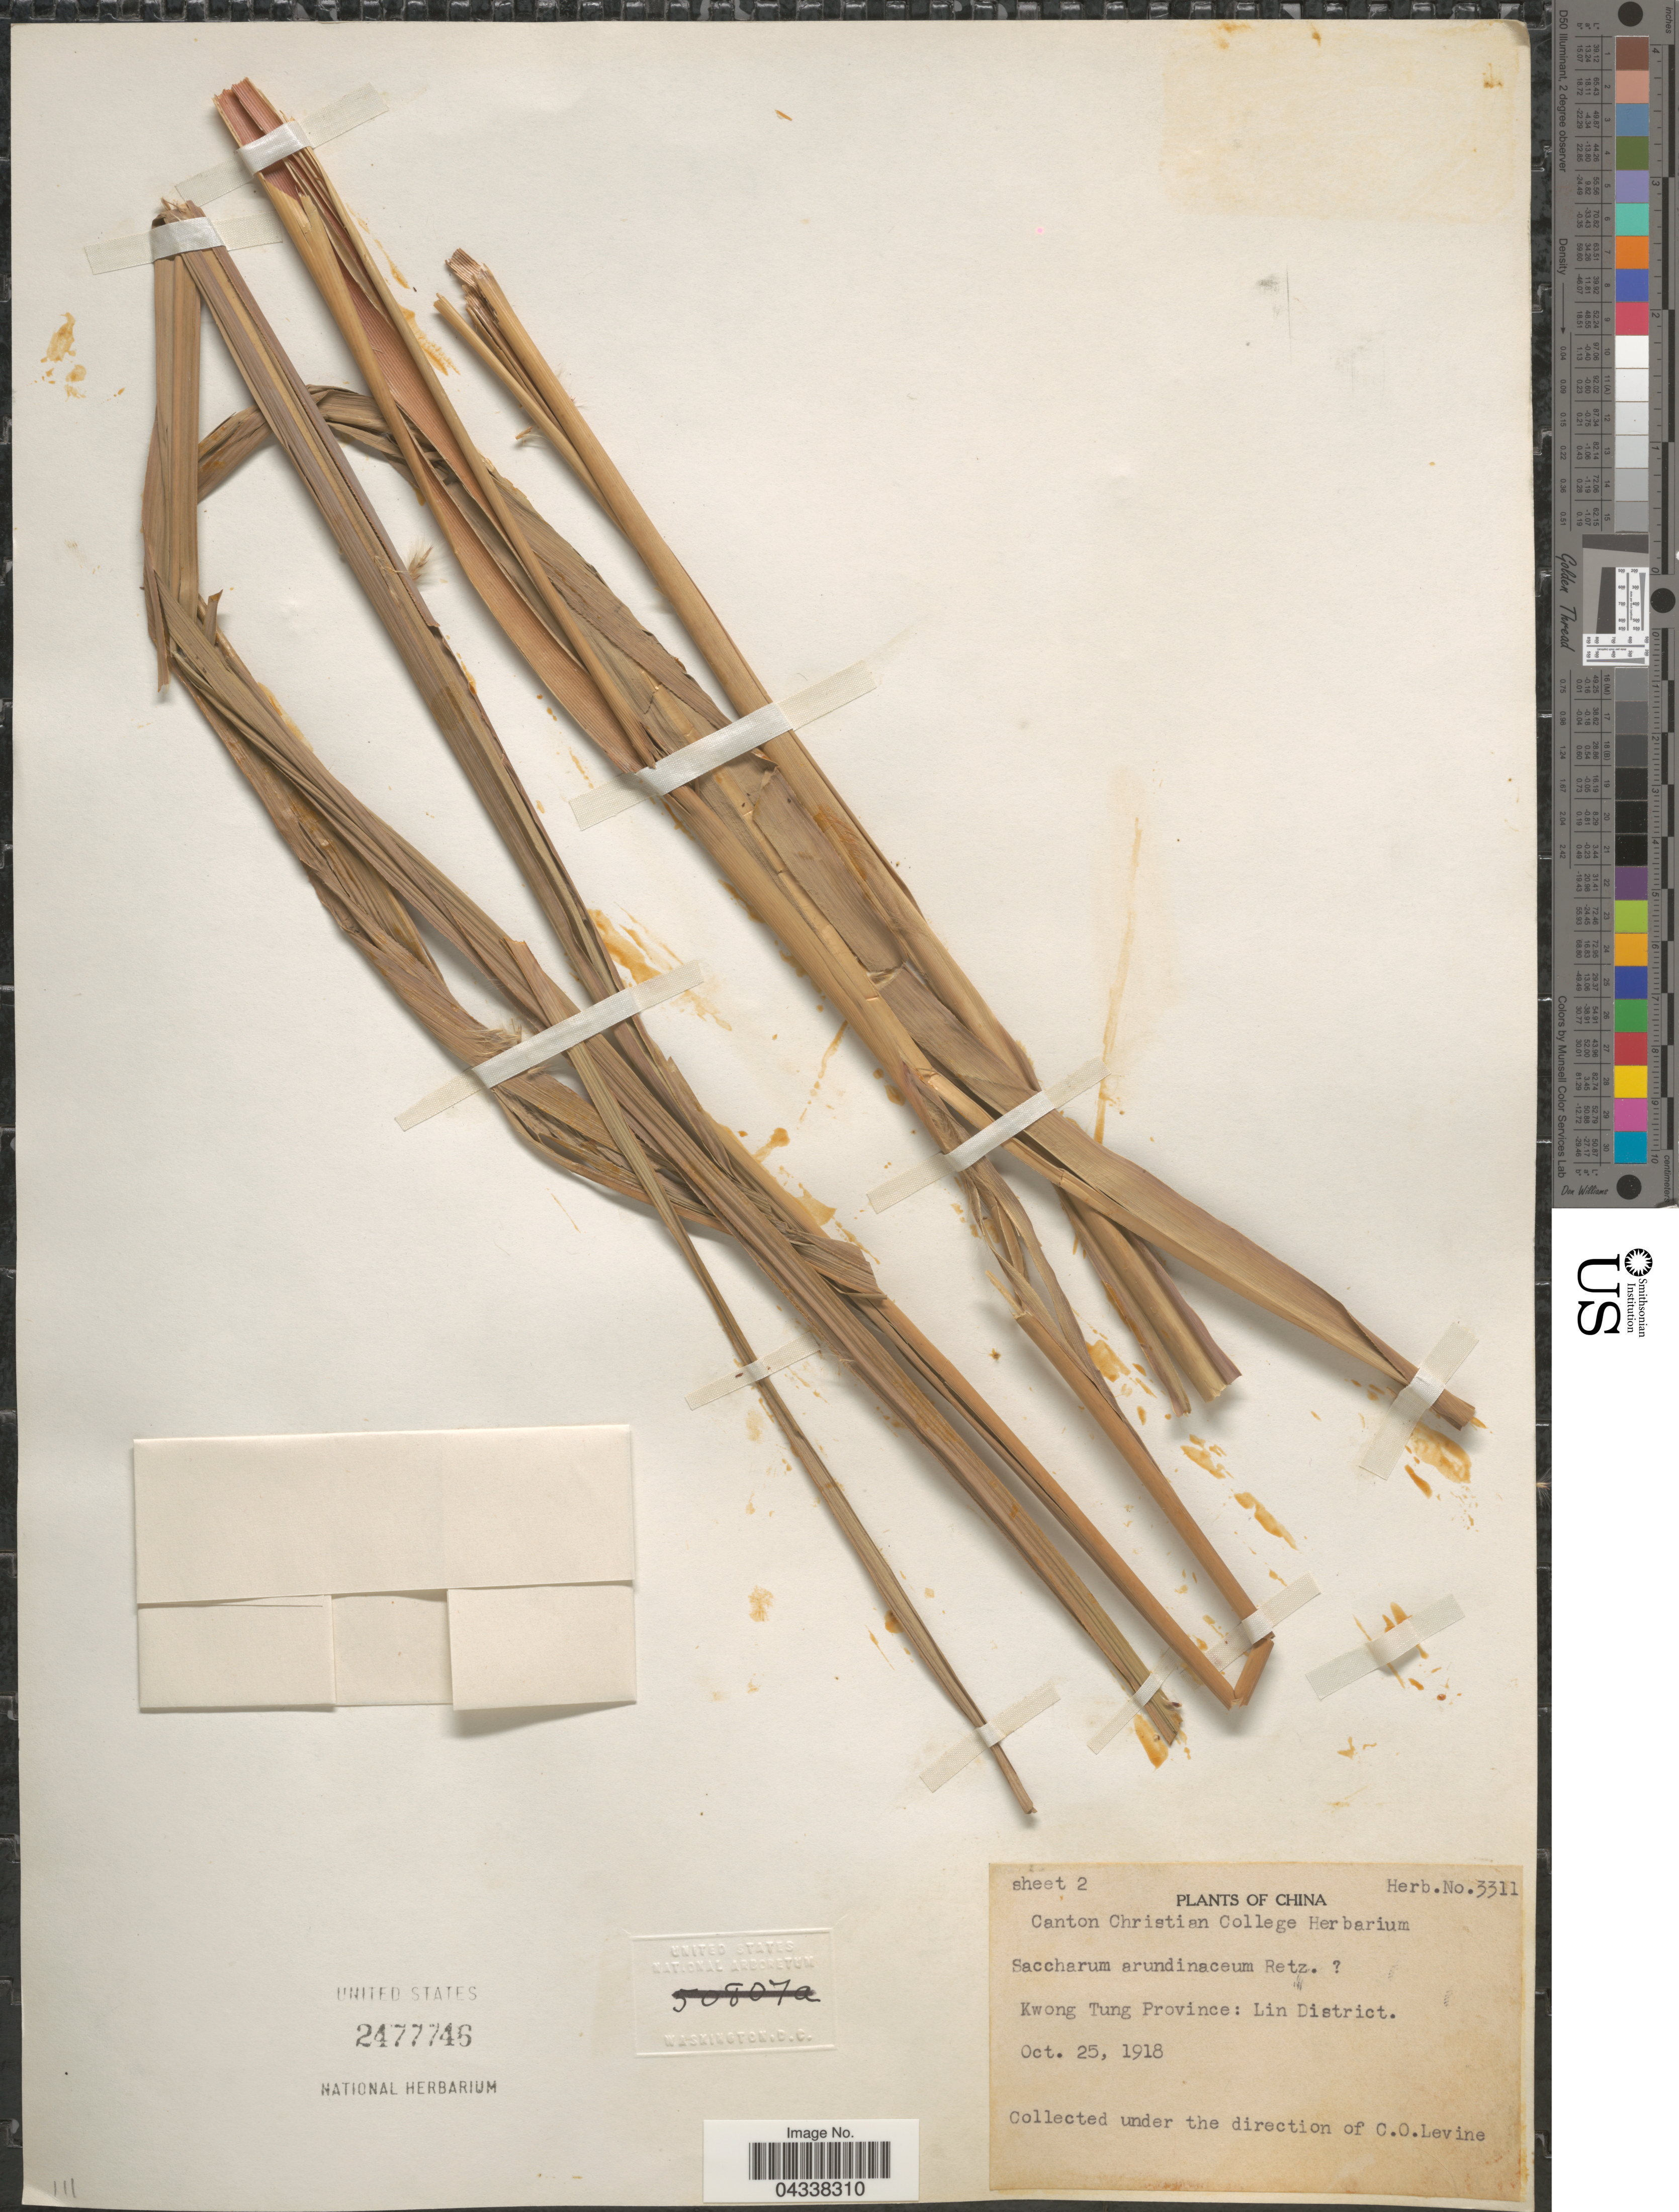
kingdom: Plantae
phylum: Tracheophyta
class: Liliopsida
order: Poales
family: Poaceae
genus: Tripidium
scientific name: Tripidium arundinaceum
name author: (Retz.) Welker et al.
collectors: C. O. Levine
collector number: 3311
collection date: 1918-10-25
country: China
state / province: Guangdong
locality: Kwong Tung Province: Lin District.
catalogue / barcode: US 2477746